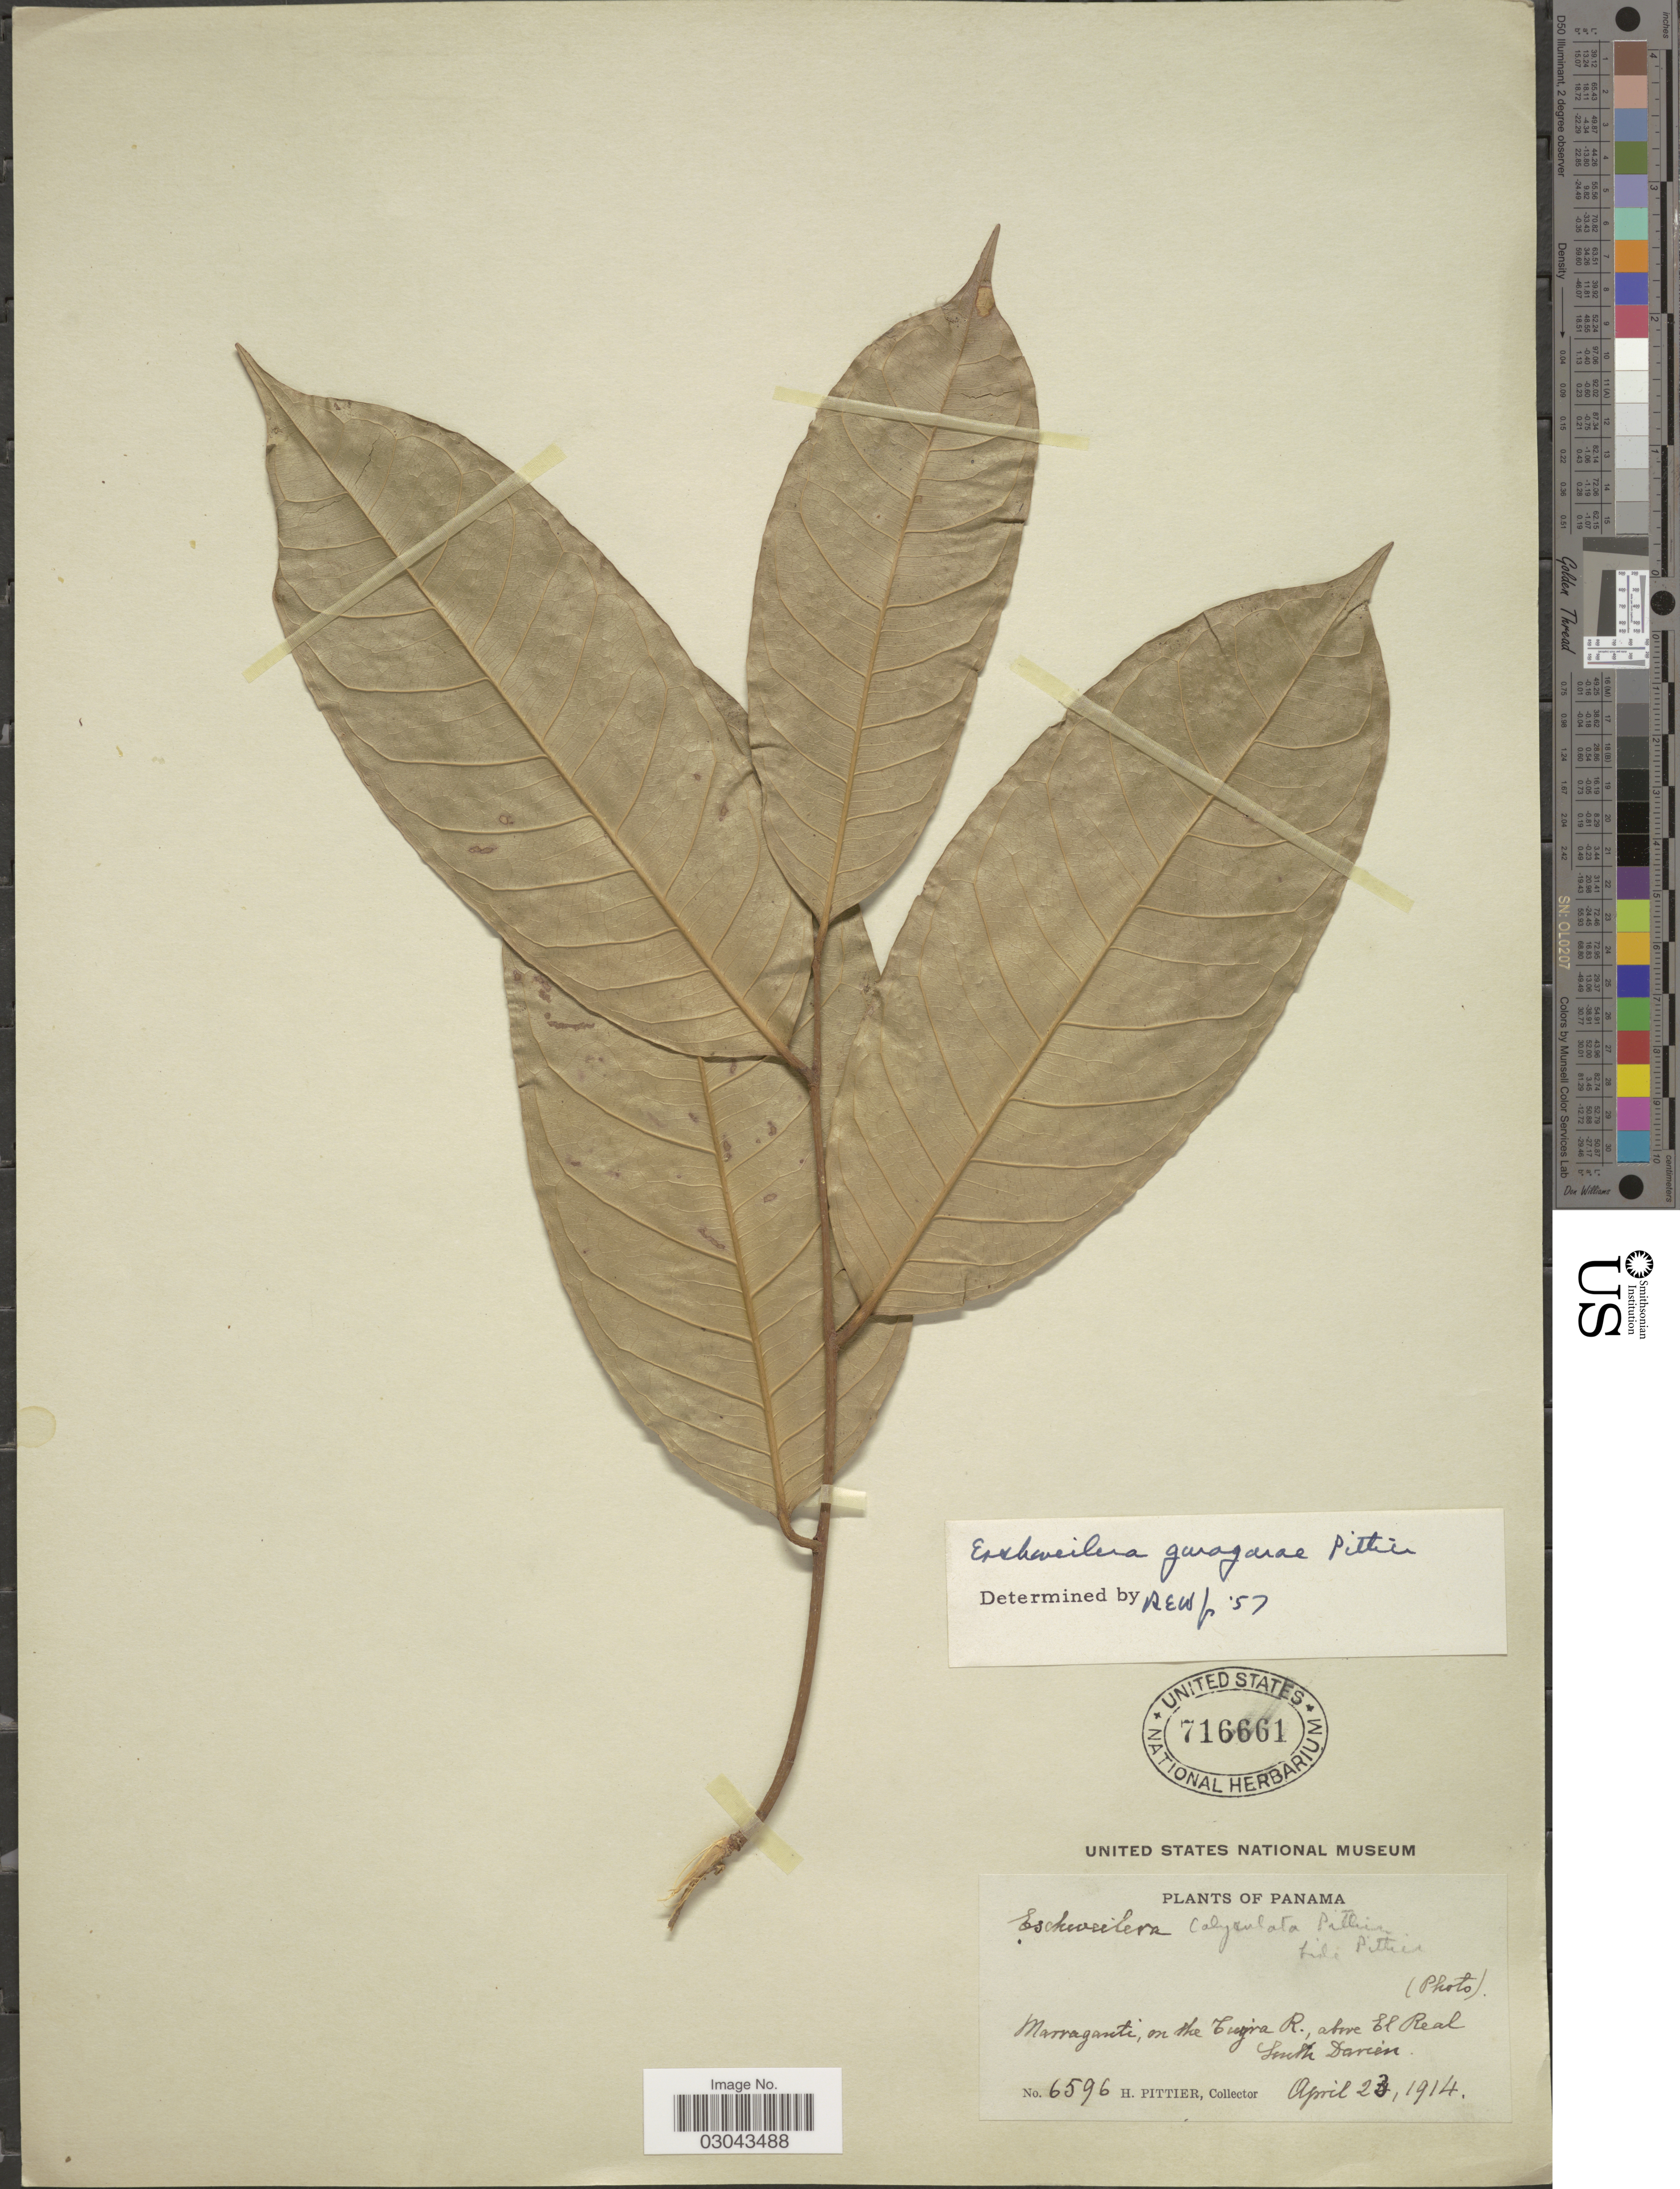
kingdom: Plantae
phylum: Tracheophyta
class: Magnoliopsida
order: Ericales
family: Lecythidaceae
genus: Eschweilera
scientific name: Eschweilera calyculata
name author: Pittier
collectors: H. F. Pittier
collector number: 6596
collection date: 1914-04-23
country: Panama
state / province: Darién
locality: Marraganti, on the Tigre R., above El Real, South Darien.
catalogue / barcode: US 716661